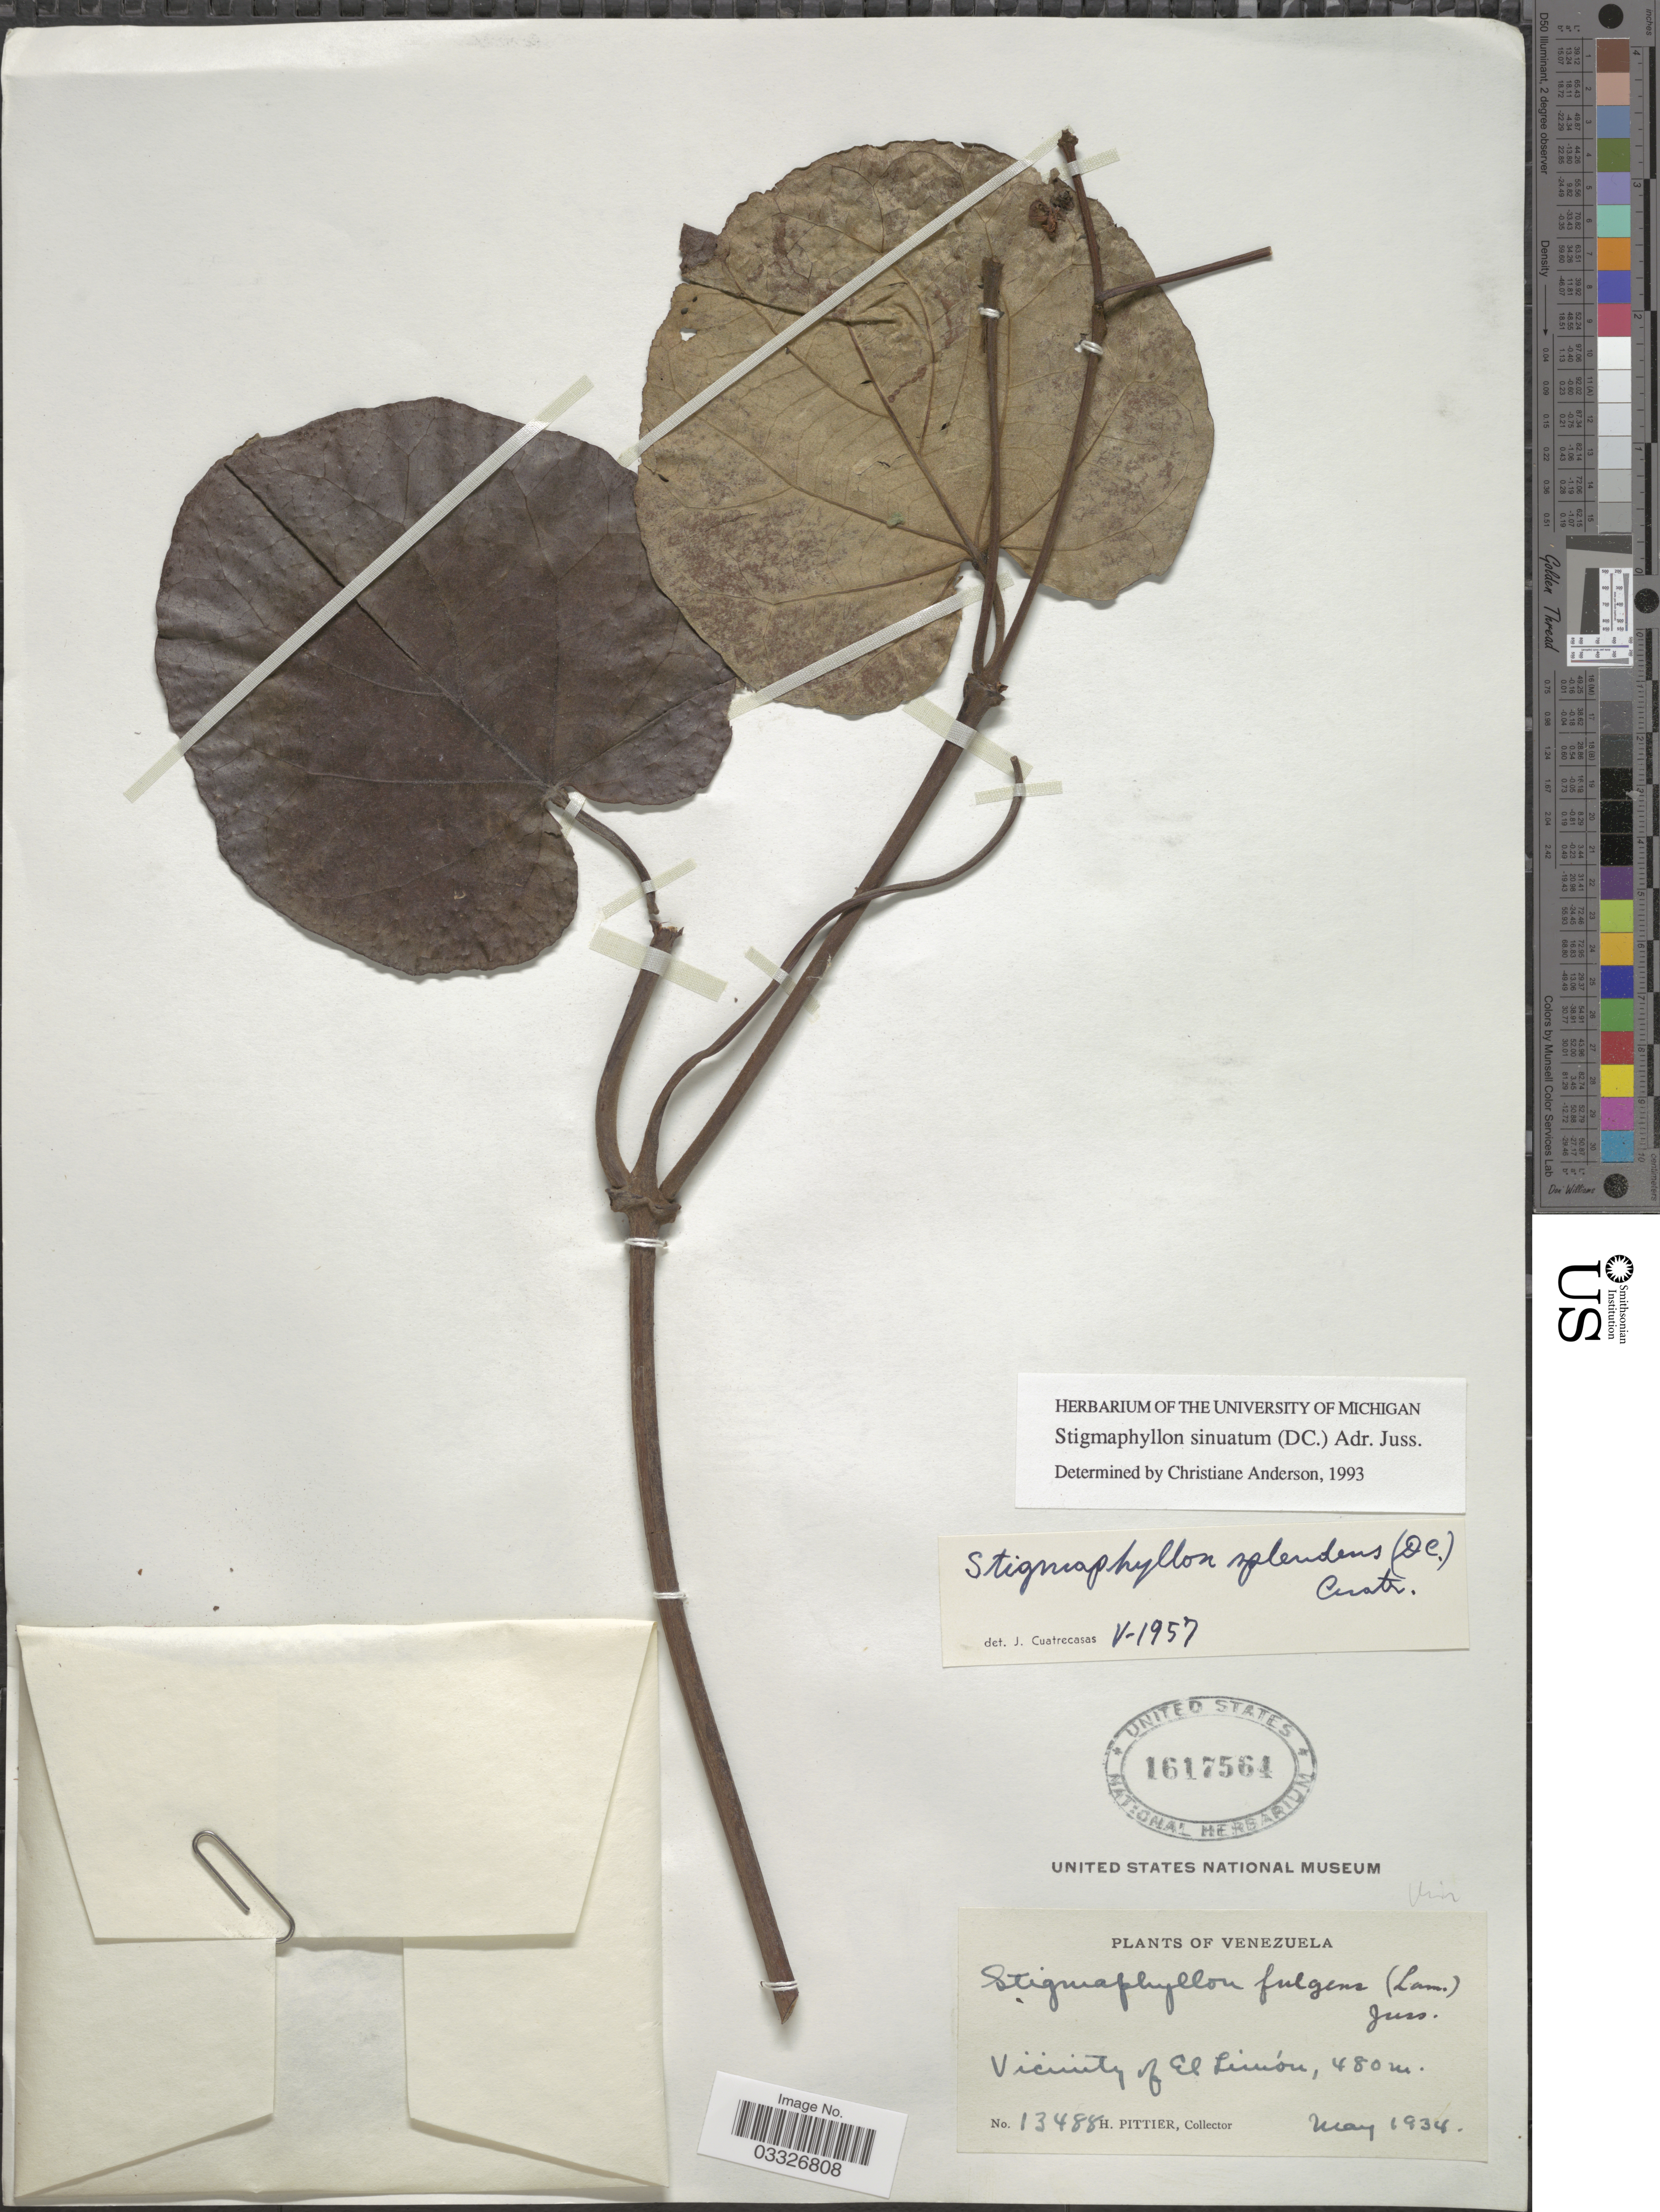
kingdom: Plantae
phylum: Tracheophyta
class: Magnoliopsida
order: Malpighiales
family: Malpighiaceae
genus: Stigmaphyllon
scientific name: Stigmaphyllon sinuatum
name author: (DC.) A. Juss.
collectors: H. F. Pittier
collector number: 13488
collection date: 1934-05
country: Venezuela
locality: Vicinity of El Limón.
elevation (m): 480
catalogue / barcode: US 1617564